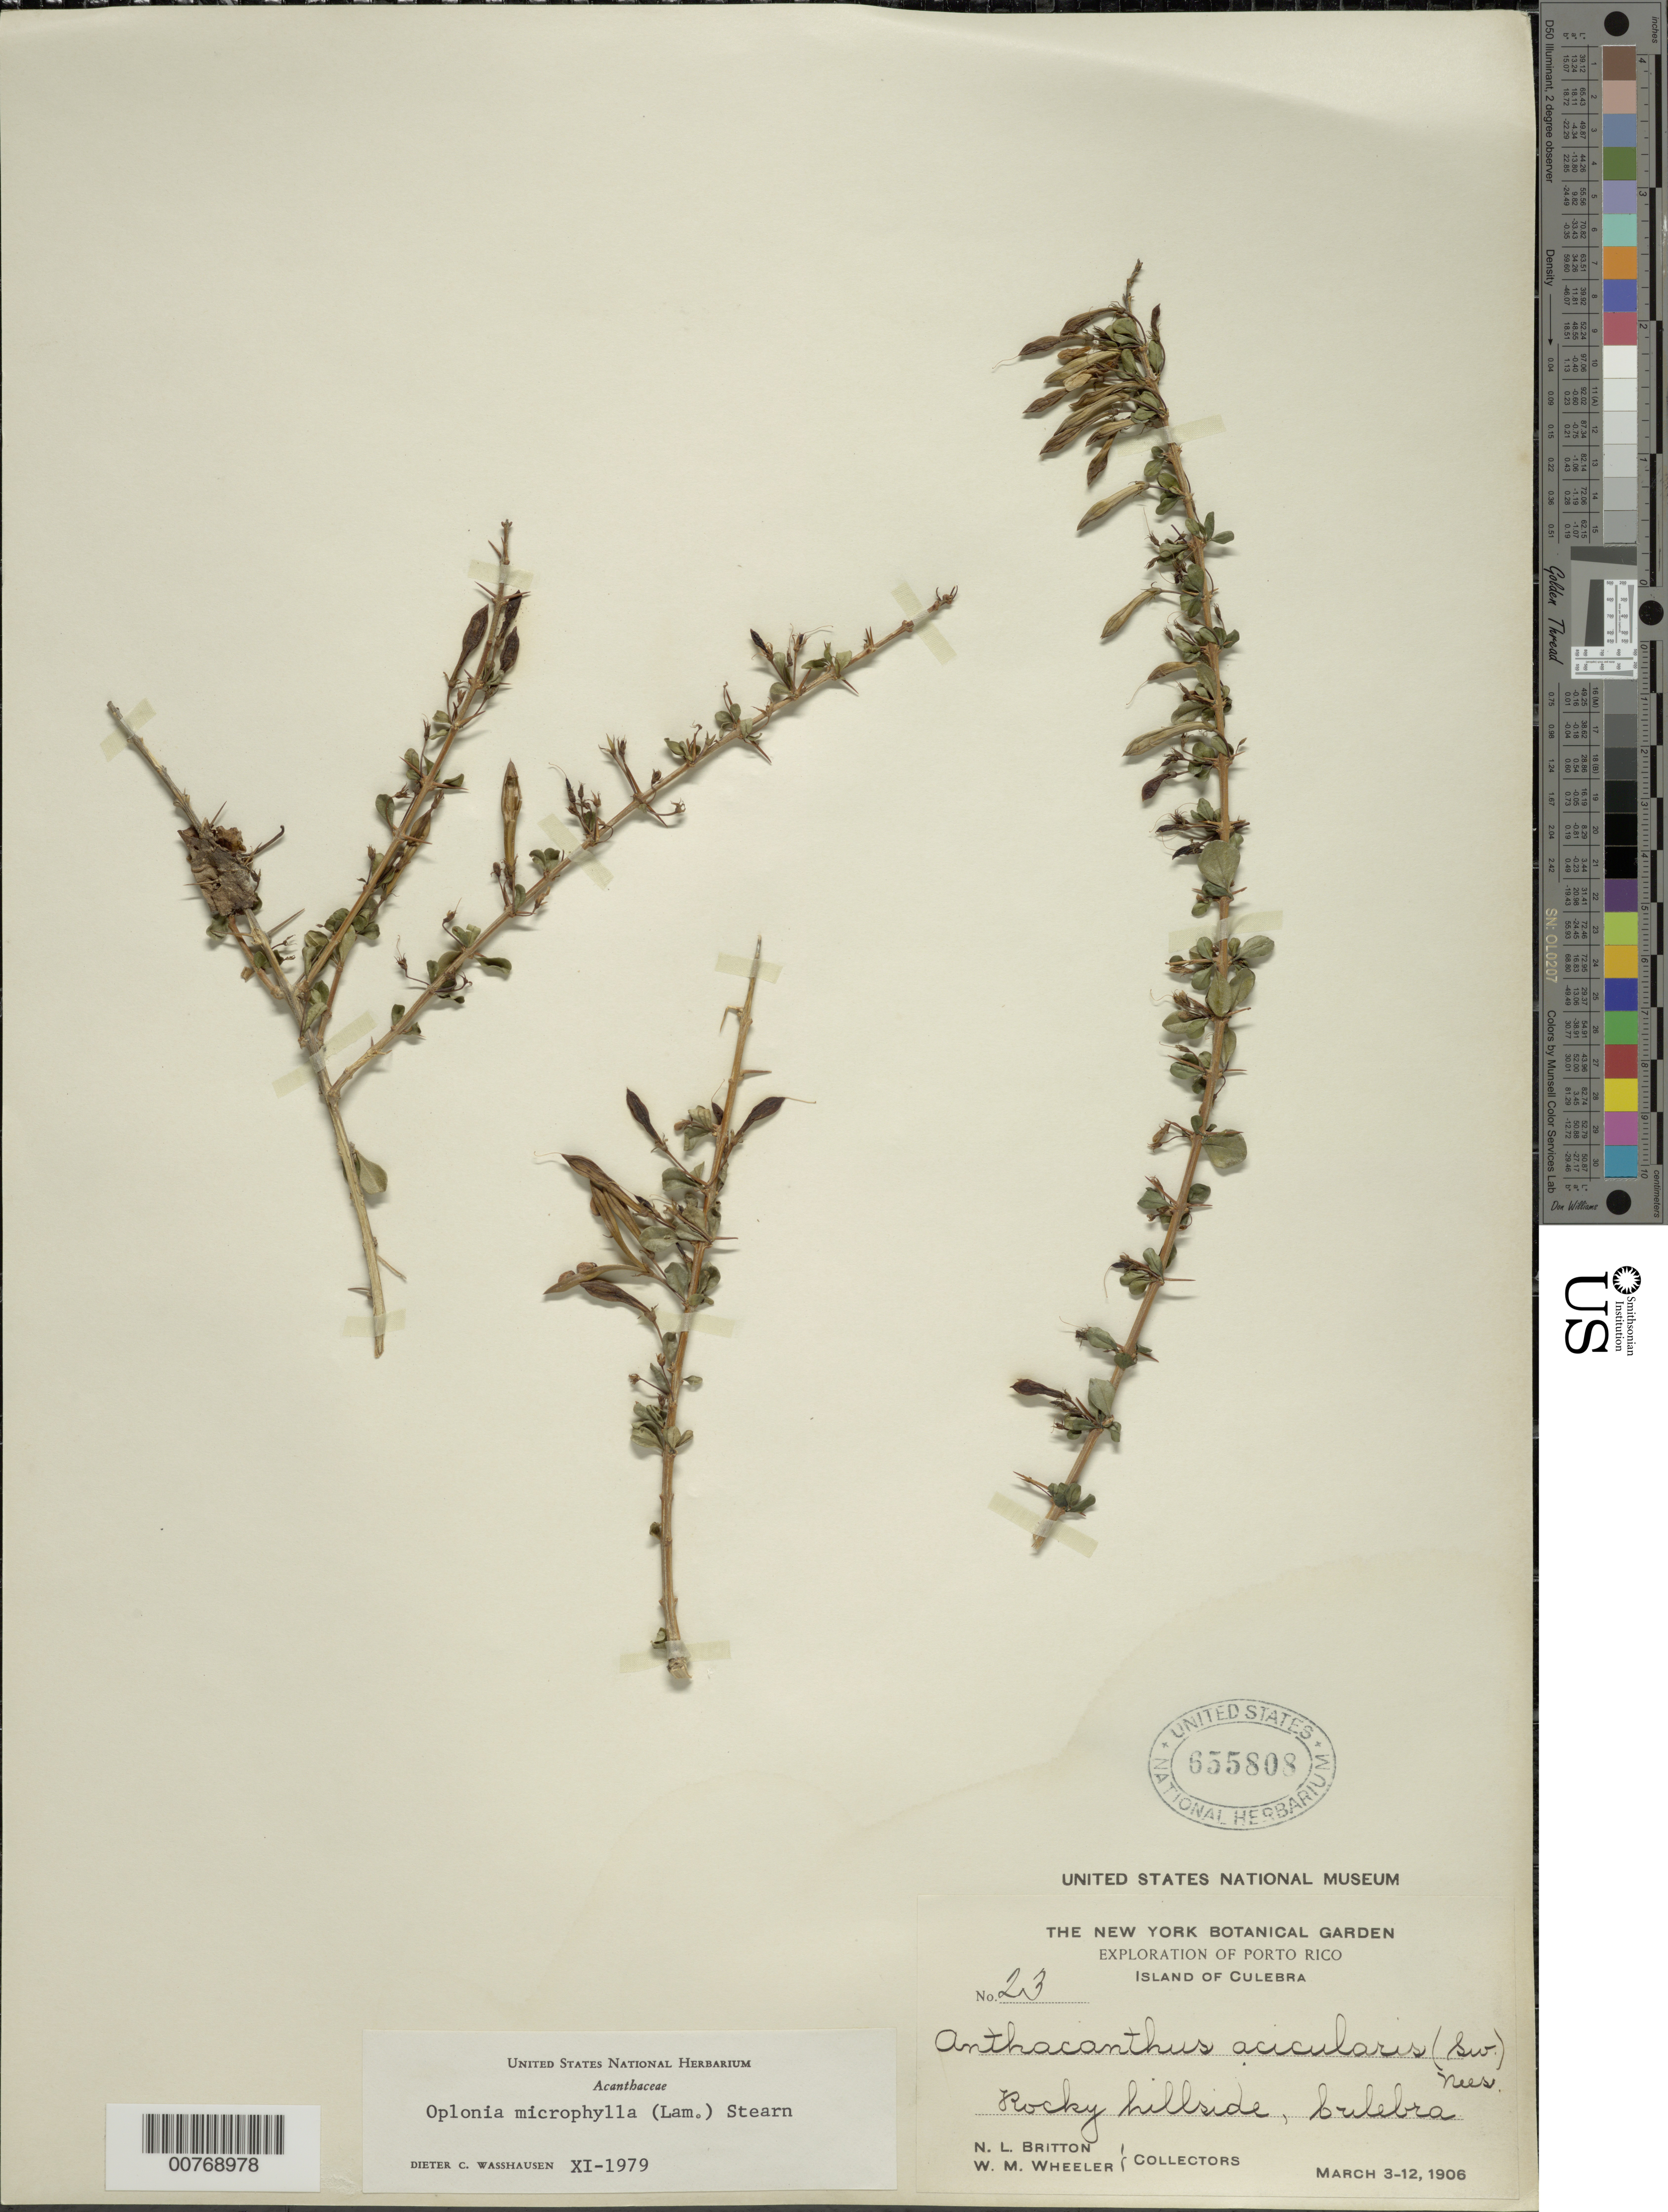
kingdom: Plantae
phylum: Tracheophyta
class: Magnoliopsida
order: Lamiales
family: Acanthaceae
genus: Oplonia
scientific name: Oplonia microphylla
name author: (Lam.) Stearn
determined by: Wasshausen, Dieter C., (BOT), Smithsonian Institution - National Museum of Natural History (UNITED STATES)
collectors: N. Britton & W. Wheeler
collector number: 23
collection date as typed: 03 Mar 1906 to 12 Mar 1906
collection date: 1906-03-03/1906-03-12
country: Puerto Rico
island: Culebra I.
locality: Rocky hillside, Culebra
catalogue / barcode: US 655808